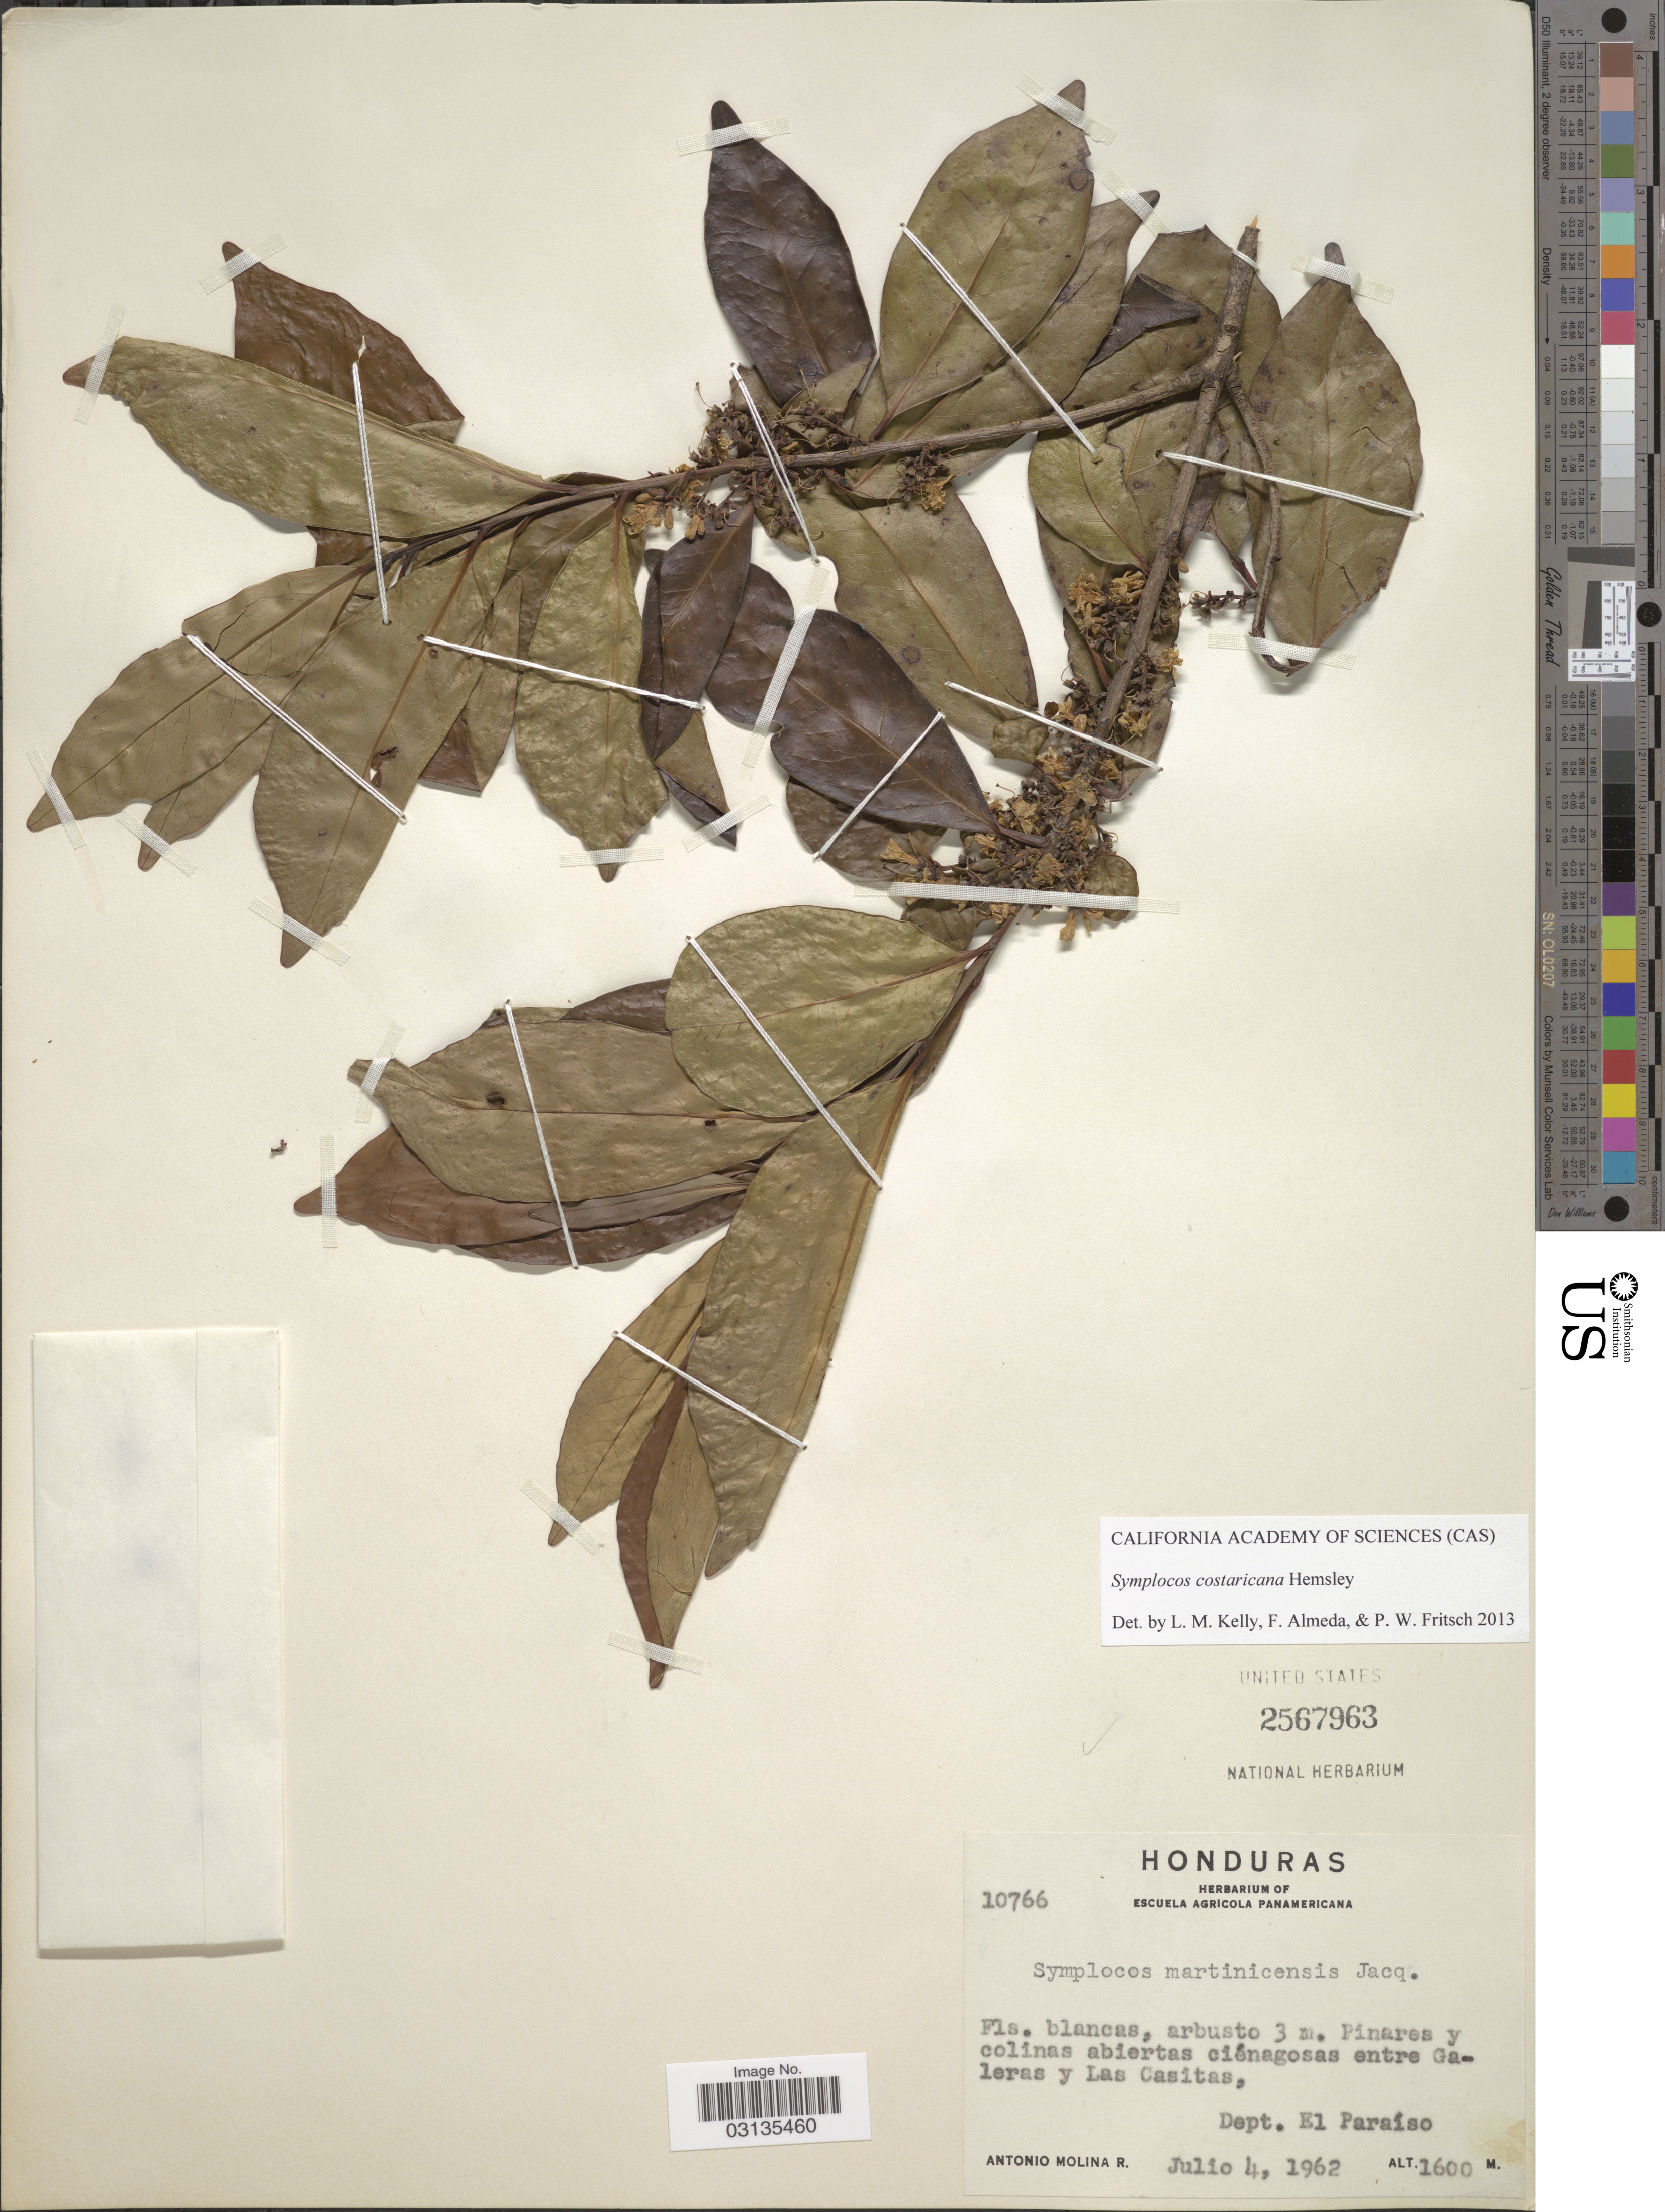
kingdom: Plantae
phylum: Tracheophyta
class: Magnoliopsida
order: Ericales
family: Symplocaceae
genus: Symplocos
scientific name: Symplocos costaricana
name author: Hemsl.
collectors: A. Molina R.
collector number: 10766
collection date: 1962-07-04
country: Honduras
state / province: El Paraíso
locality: Entre Galeras y Las Casitas, Dept. El Paraíso.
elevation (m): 1600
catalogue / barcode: US 2567963